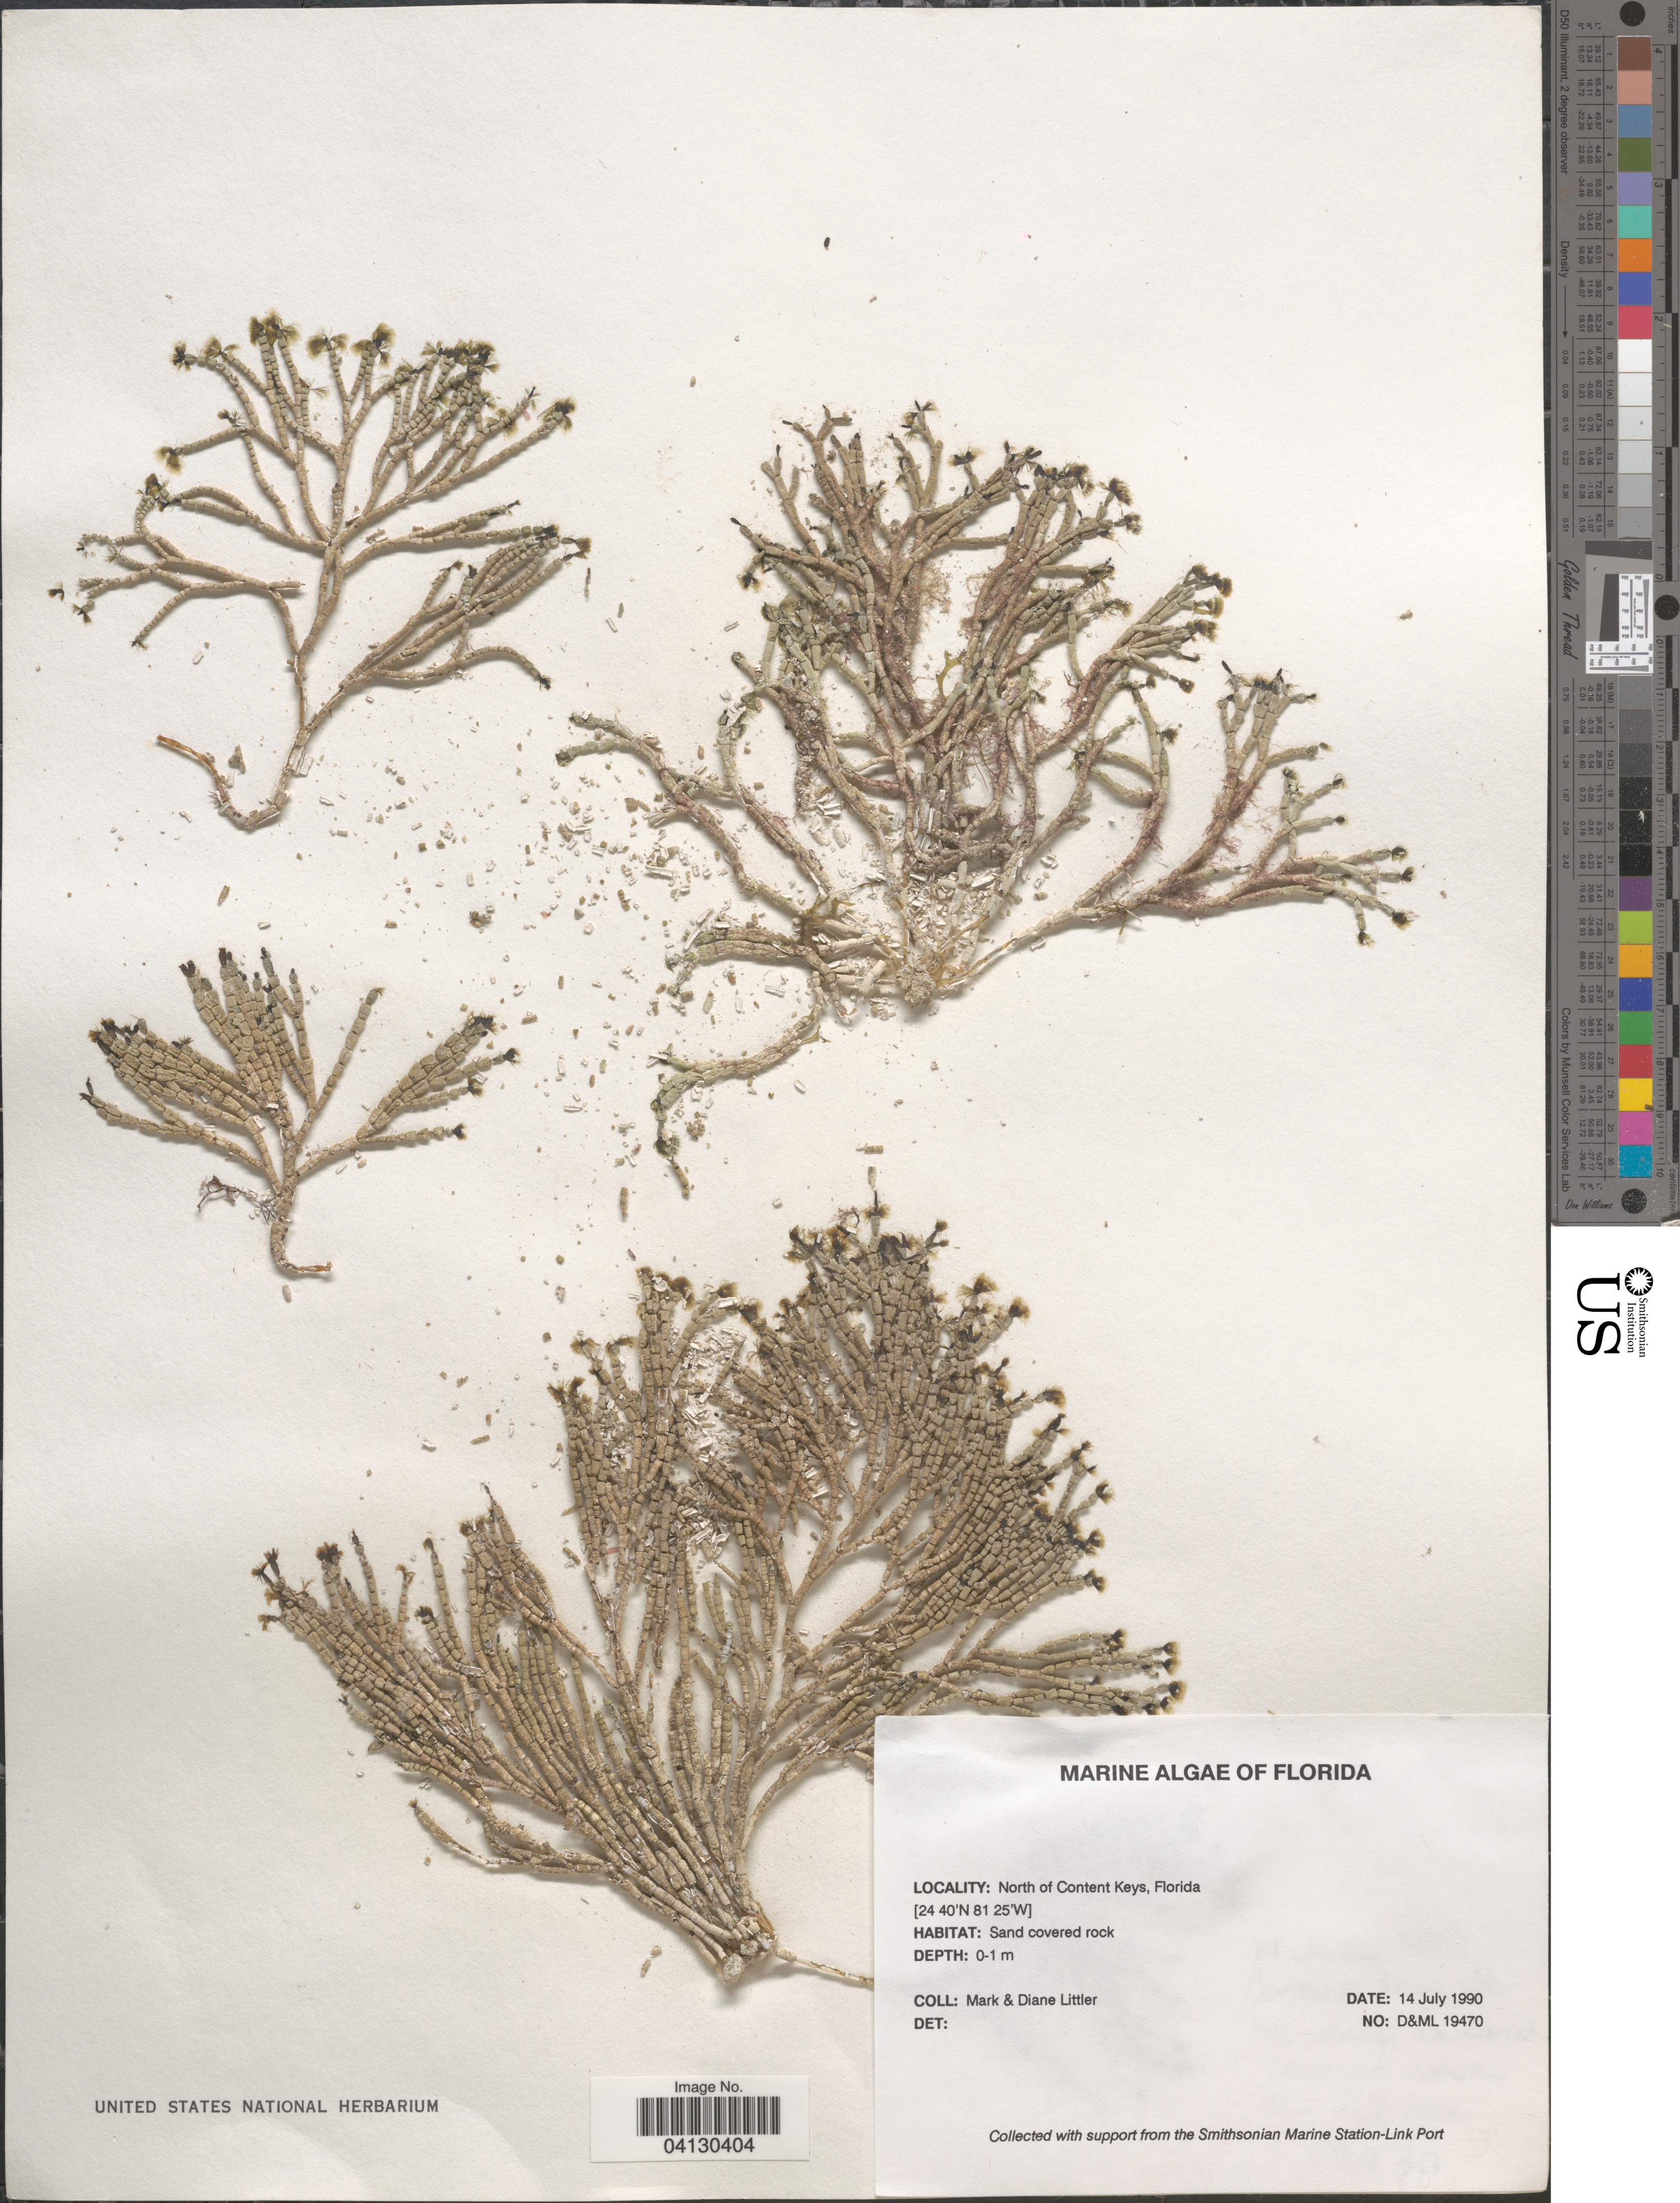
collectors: M. M. Littler & D. S. Littler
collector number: D&ML19470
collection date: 1990-07-14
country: United States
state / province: Florida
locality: North of Content Keys.